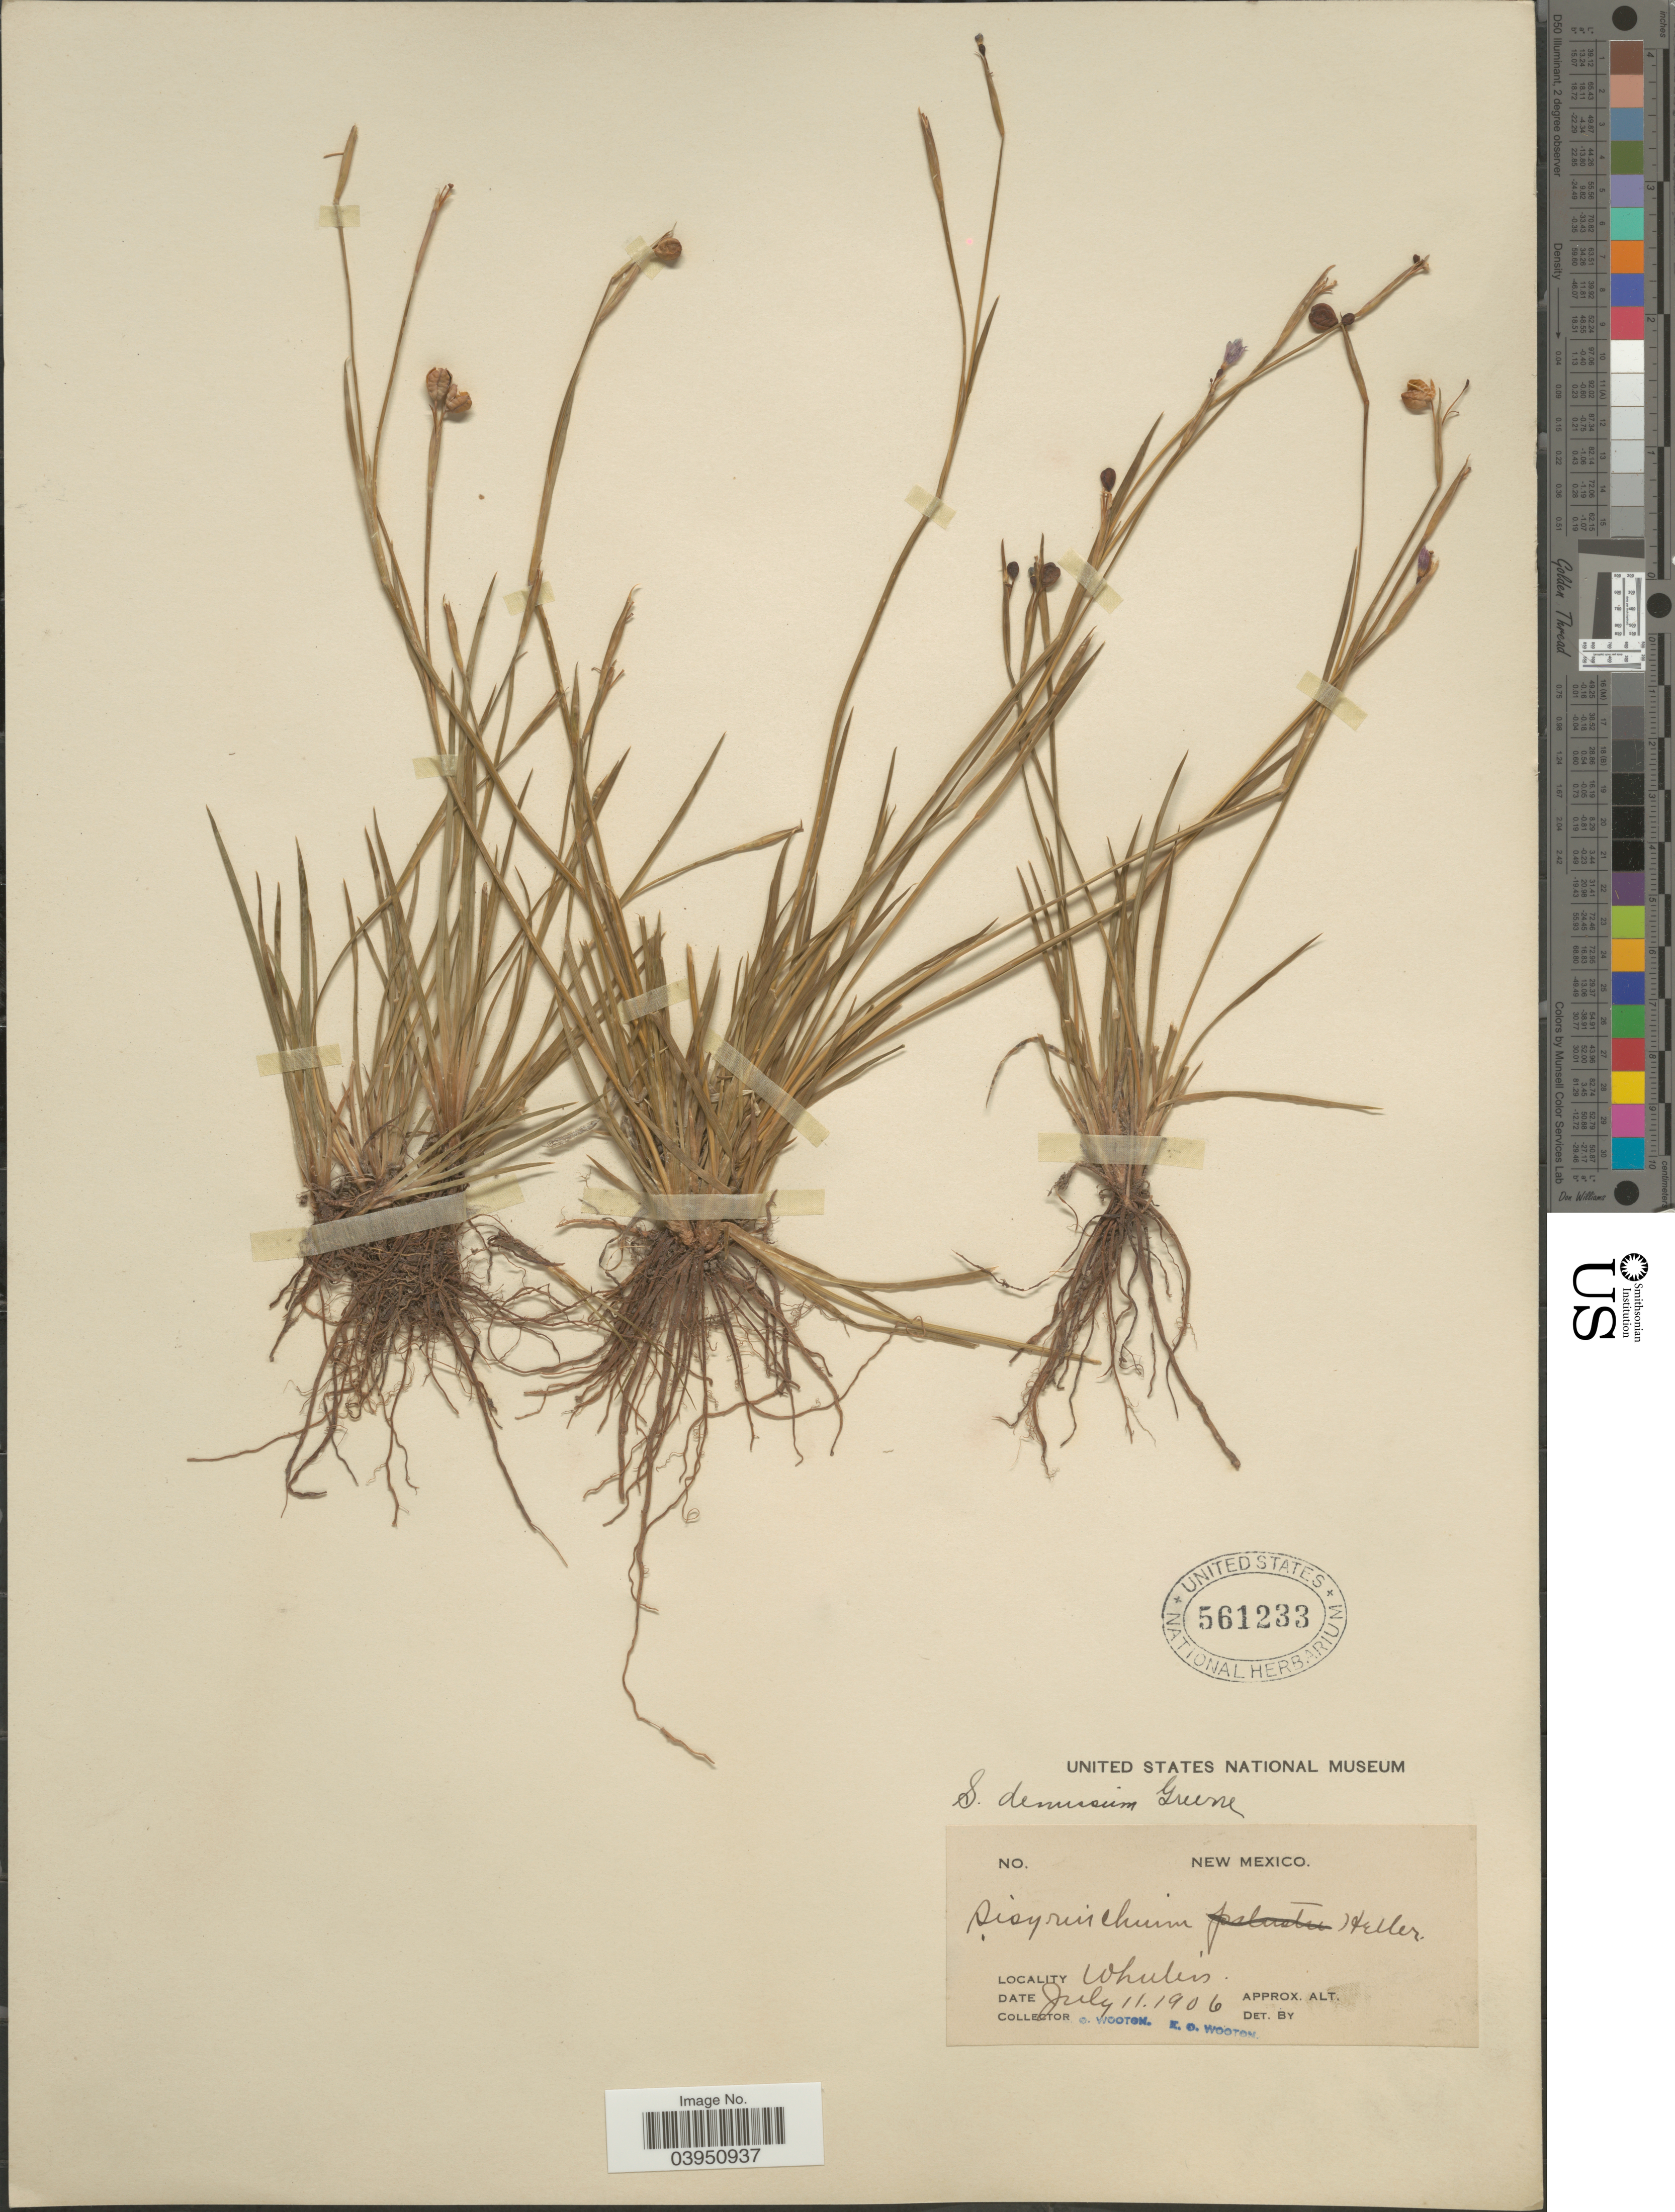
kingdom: Plantae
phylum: Tracheophyta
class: Liliopsida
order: Asparagales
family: Iridaceae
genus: Sisyrinchium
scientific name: Sisyrinchium demissum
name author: Greene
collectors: E. O. Wooton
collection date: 1906-07-11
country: United States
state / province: New Mexico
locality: Wheeler's.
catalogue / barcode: US 561233